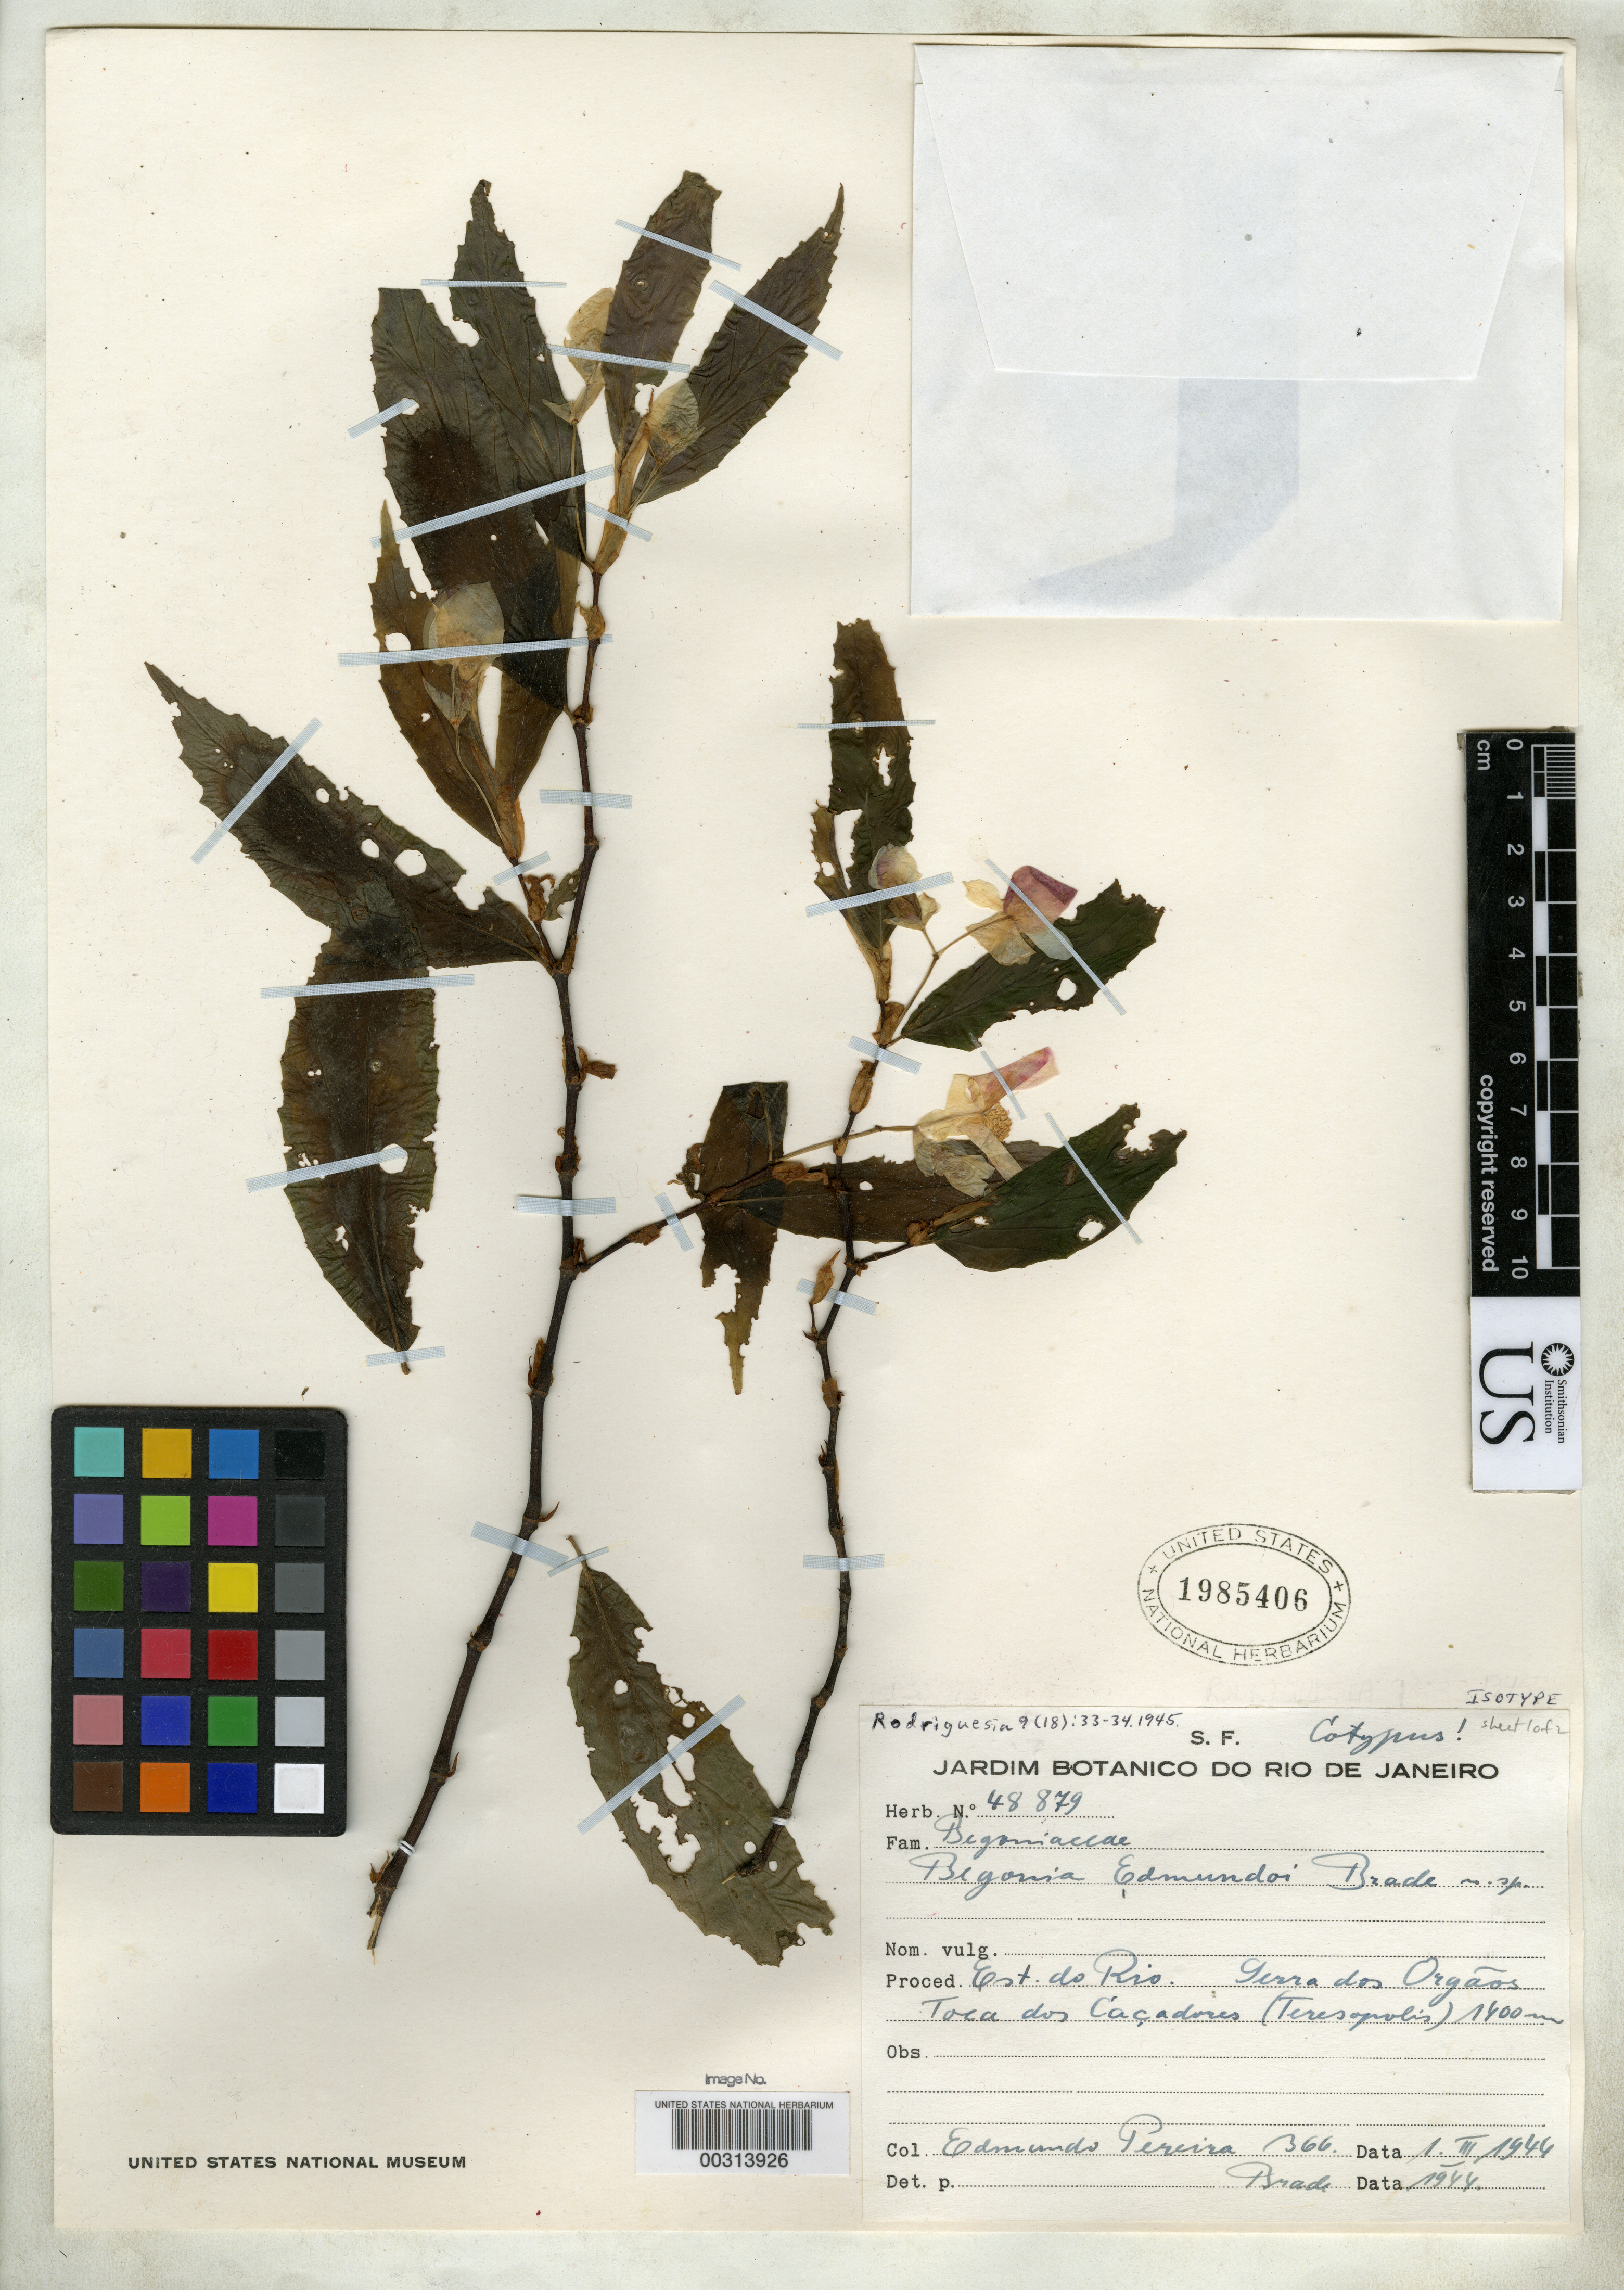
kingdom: Plantae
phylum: Tracheophyta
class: Magnoliopsida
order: Cucurbitales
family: Begoniaceae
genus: Begonia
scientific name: Begonia edmundoi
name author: Brade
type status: Isotype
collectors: E. Pereira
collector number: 366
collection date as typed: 01 Mar 1944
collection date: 1944-03-01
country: Brazil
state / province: Rio de Janeiro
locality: Serra dos Orgaos, toca dos cacadores (Teresopolis).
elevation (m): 1400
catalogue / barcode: US 1985406